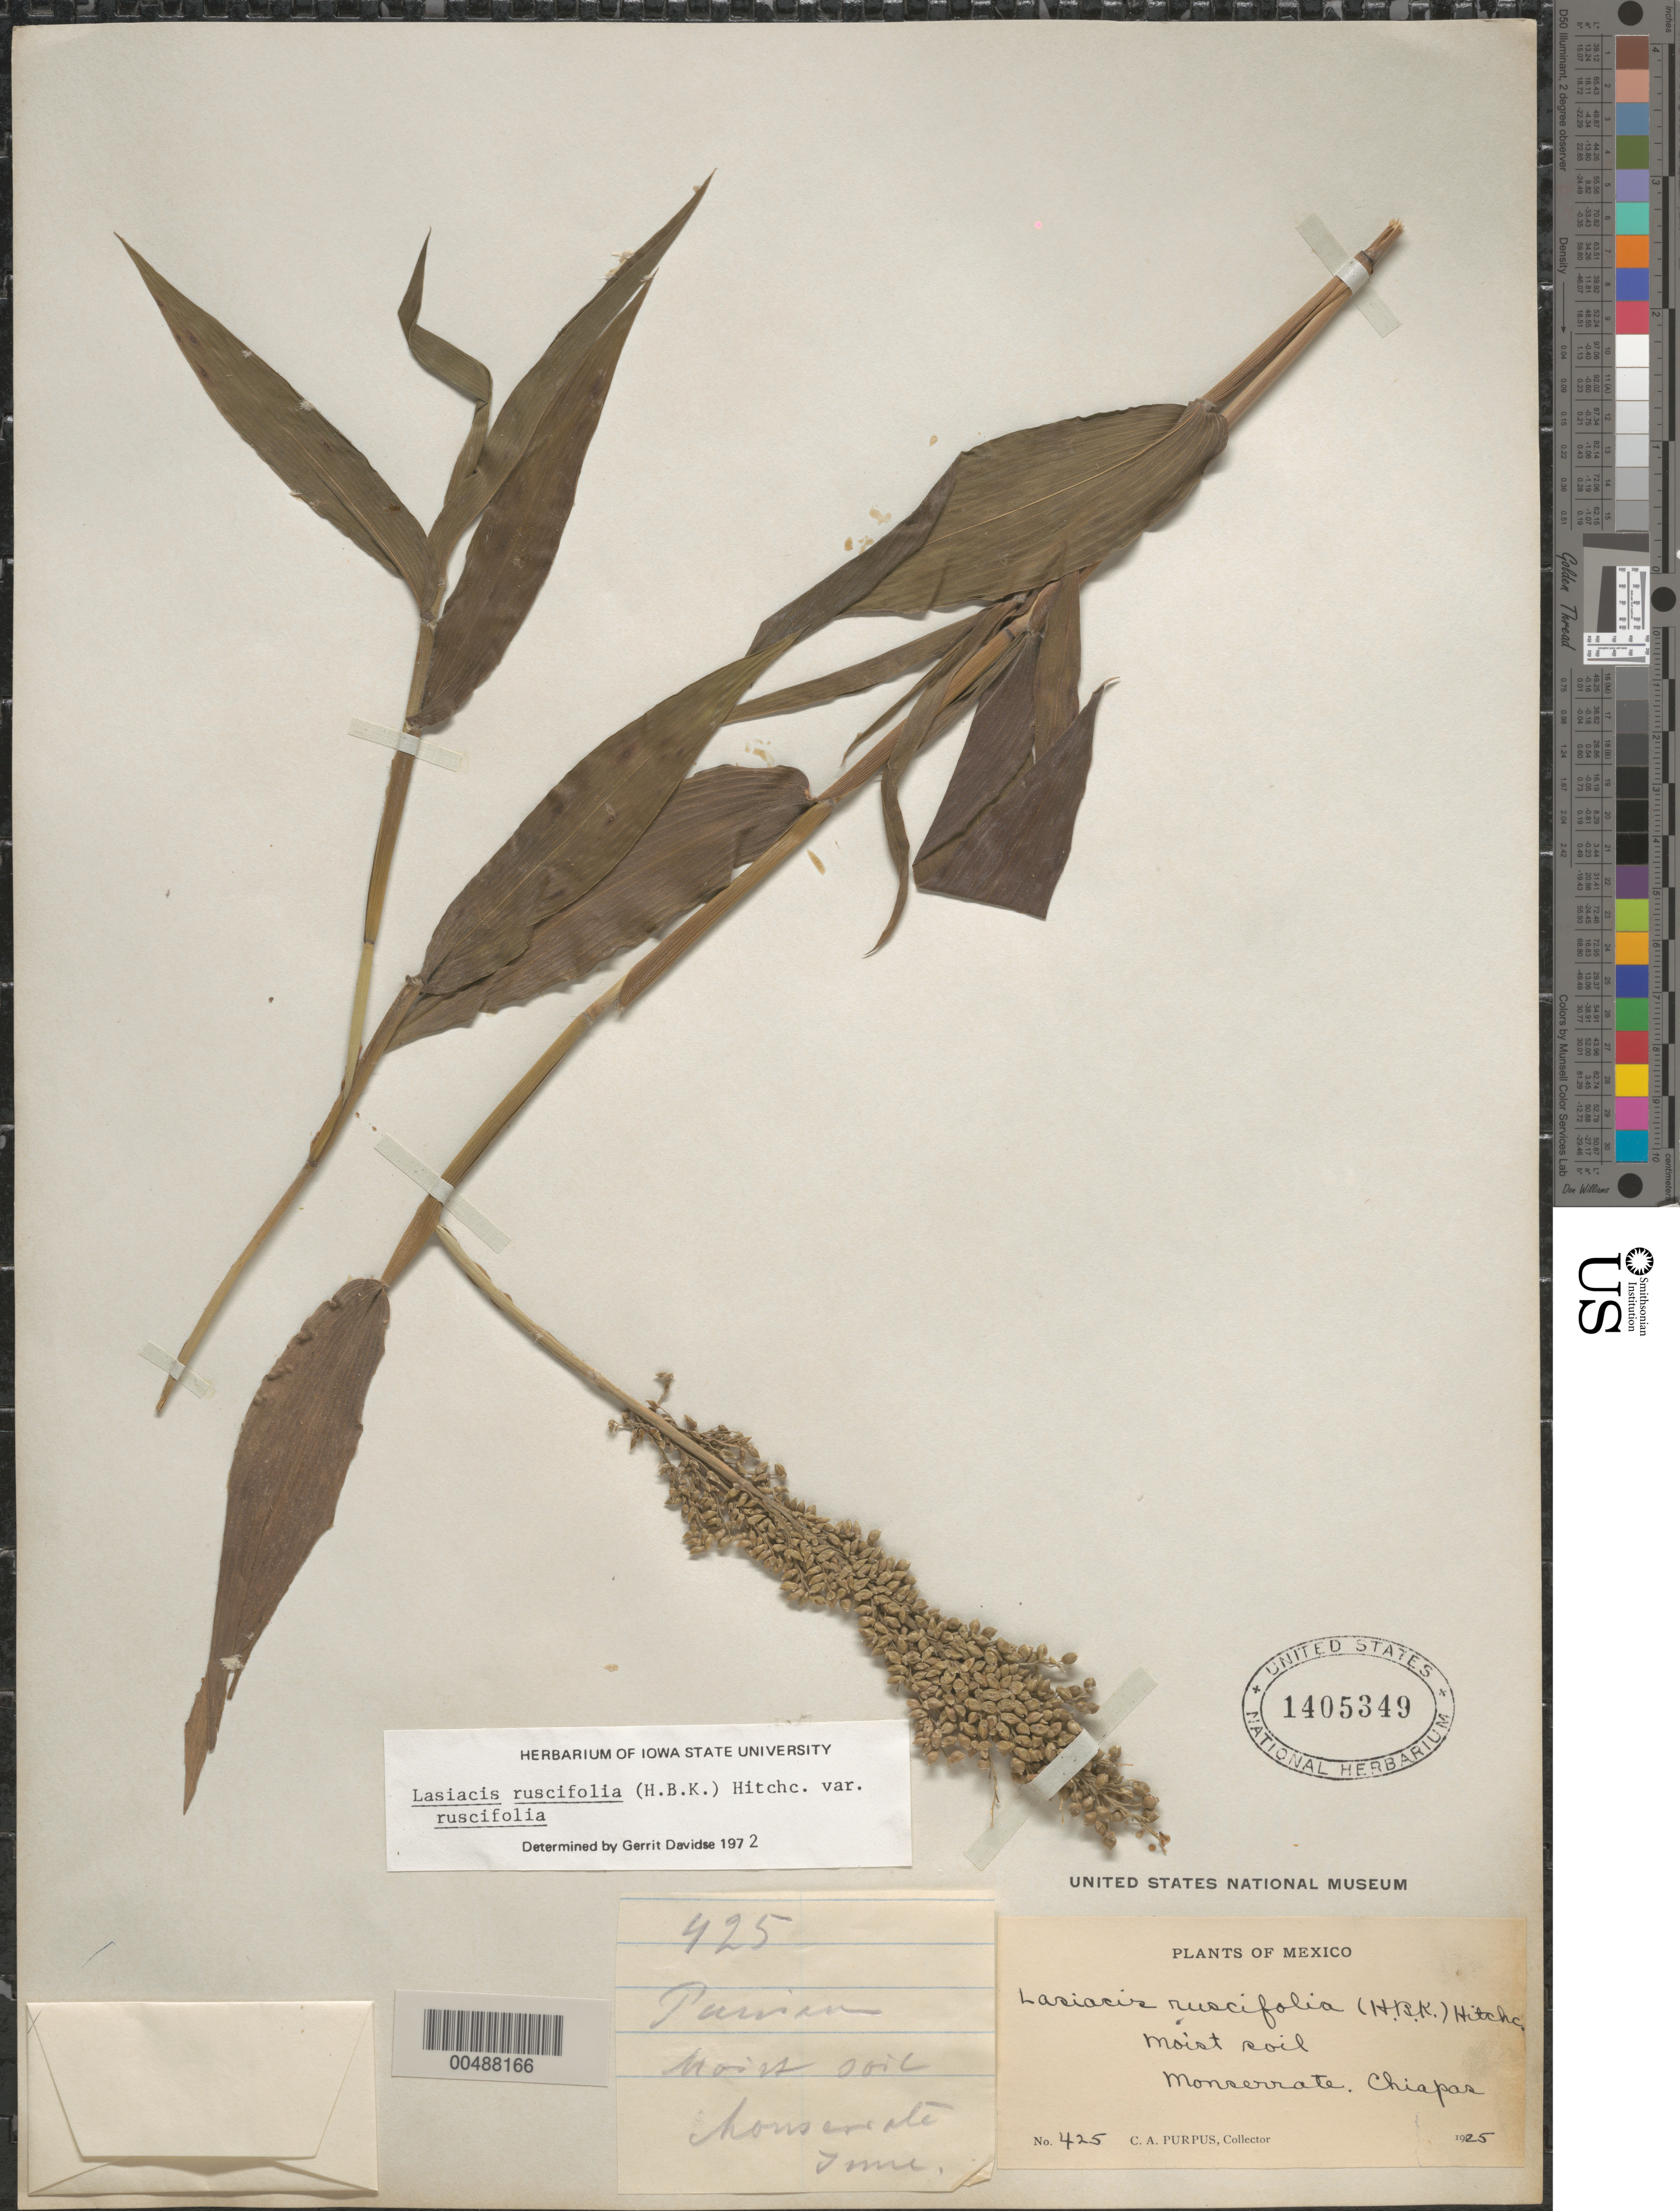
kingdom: Plantae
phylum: Tracheophyta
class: Liliopsida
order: Poales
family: Poaceae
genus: Lasiacis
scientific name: Lasiacis ruscifolia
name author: (Kunth) Hitchc.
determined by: Davidse, Gerrit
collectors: C. A. Purpus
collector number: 425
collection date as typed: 1925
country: Mexico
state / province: Chiapas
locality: Monserrate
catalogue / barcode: US 1405349